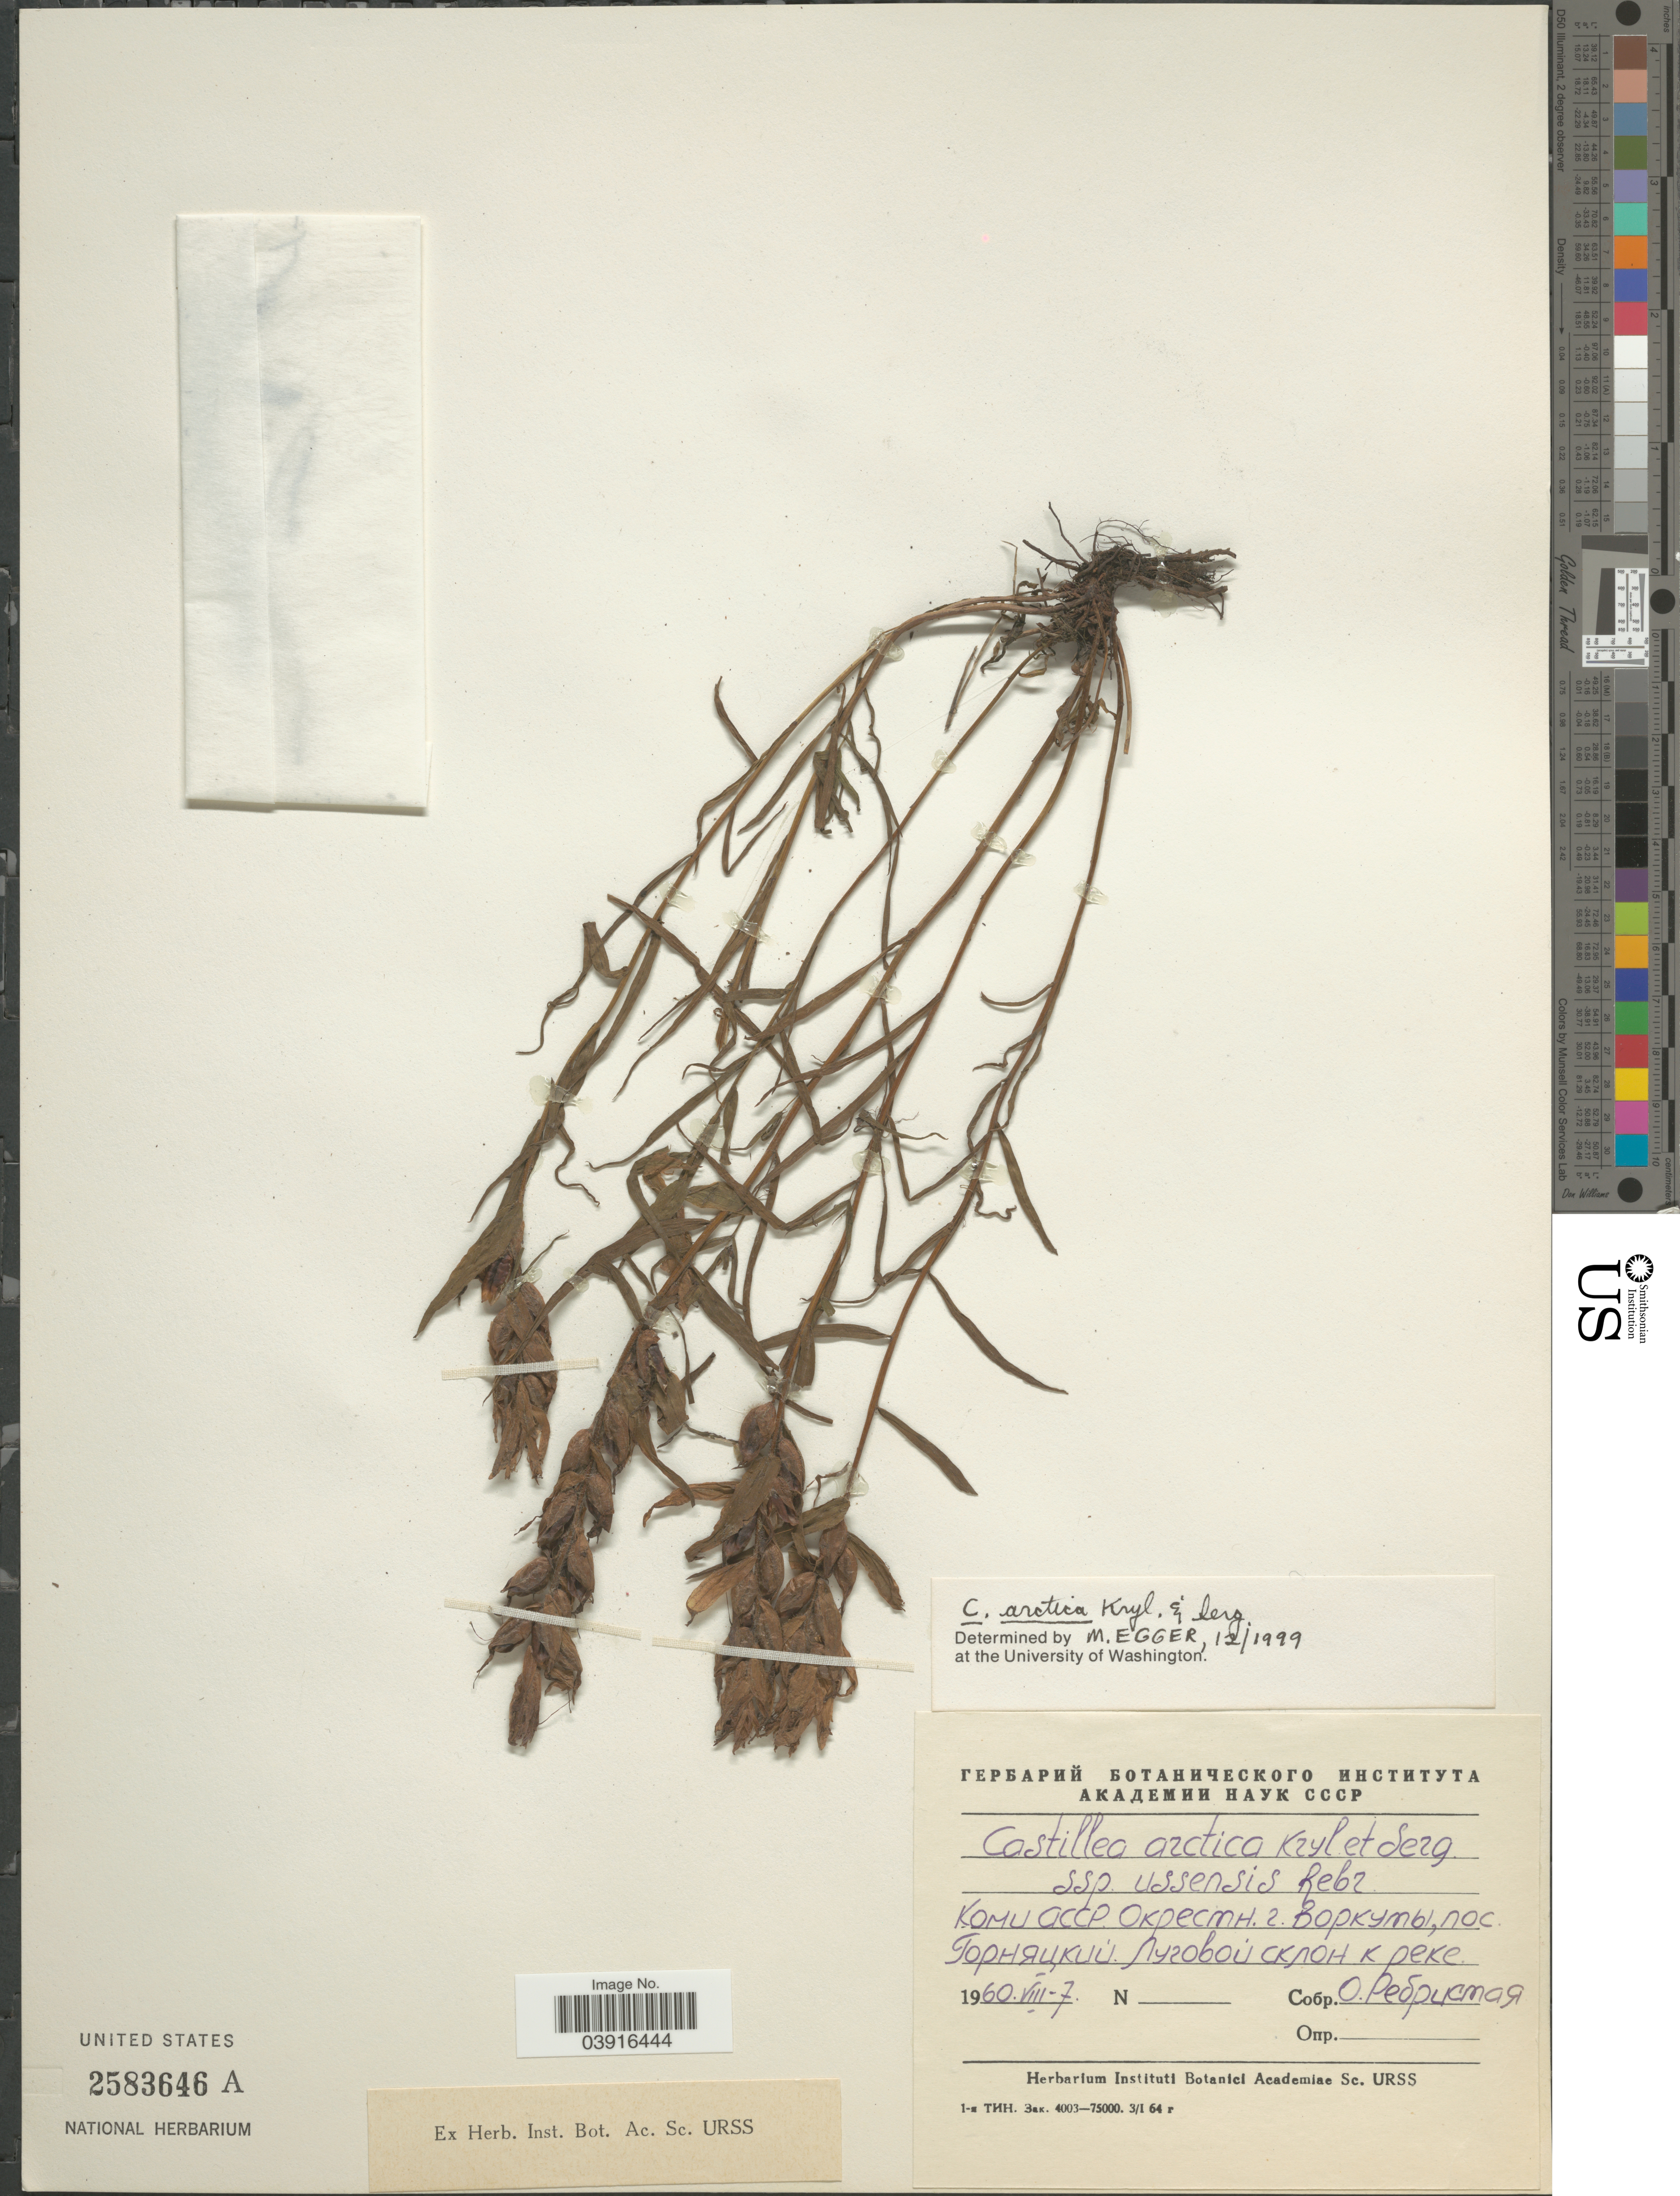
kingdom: Plantae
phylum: Tracheophyta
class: Magnoliopsida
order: Lamiales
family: Orobanchaceae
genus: Castilleja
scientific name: Castilleja arctica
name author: Krylov & Serg.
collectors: O. Rebristaya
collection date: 1960-08-07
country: Russian Federation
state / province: Komi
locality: Vicinity of Vorkuta, village Gornyatskiy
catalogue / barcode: US 2583646A